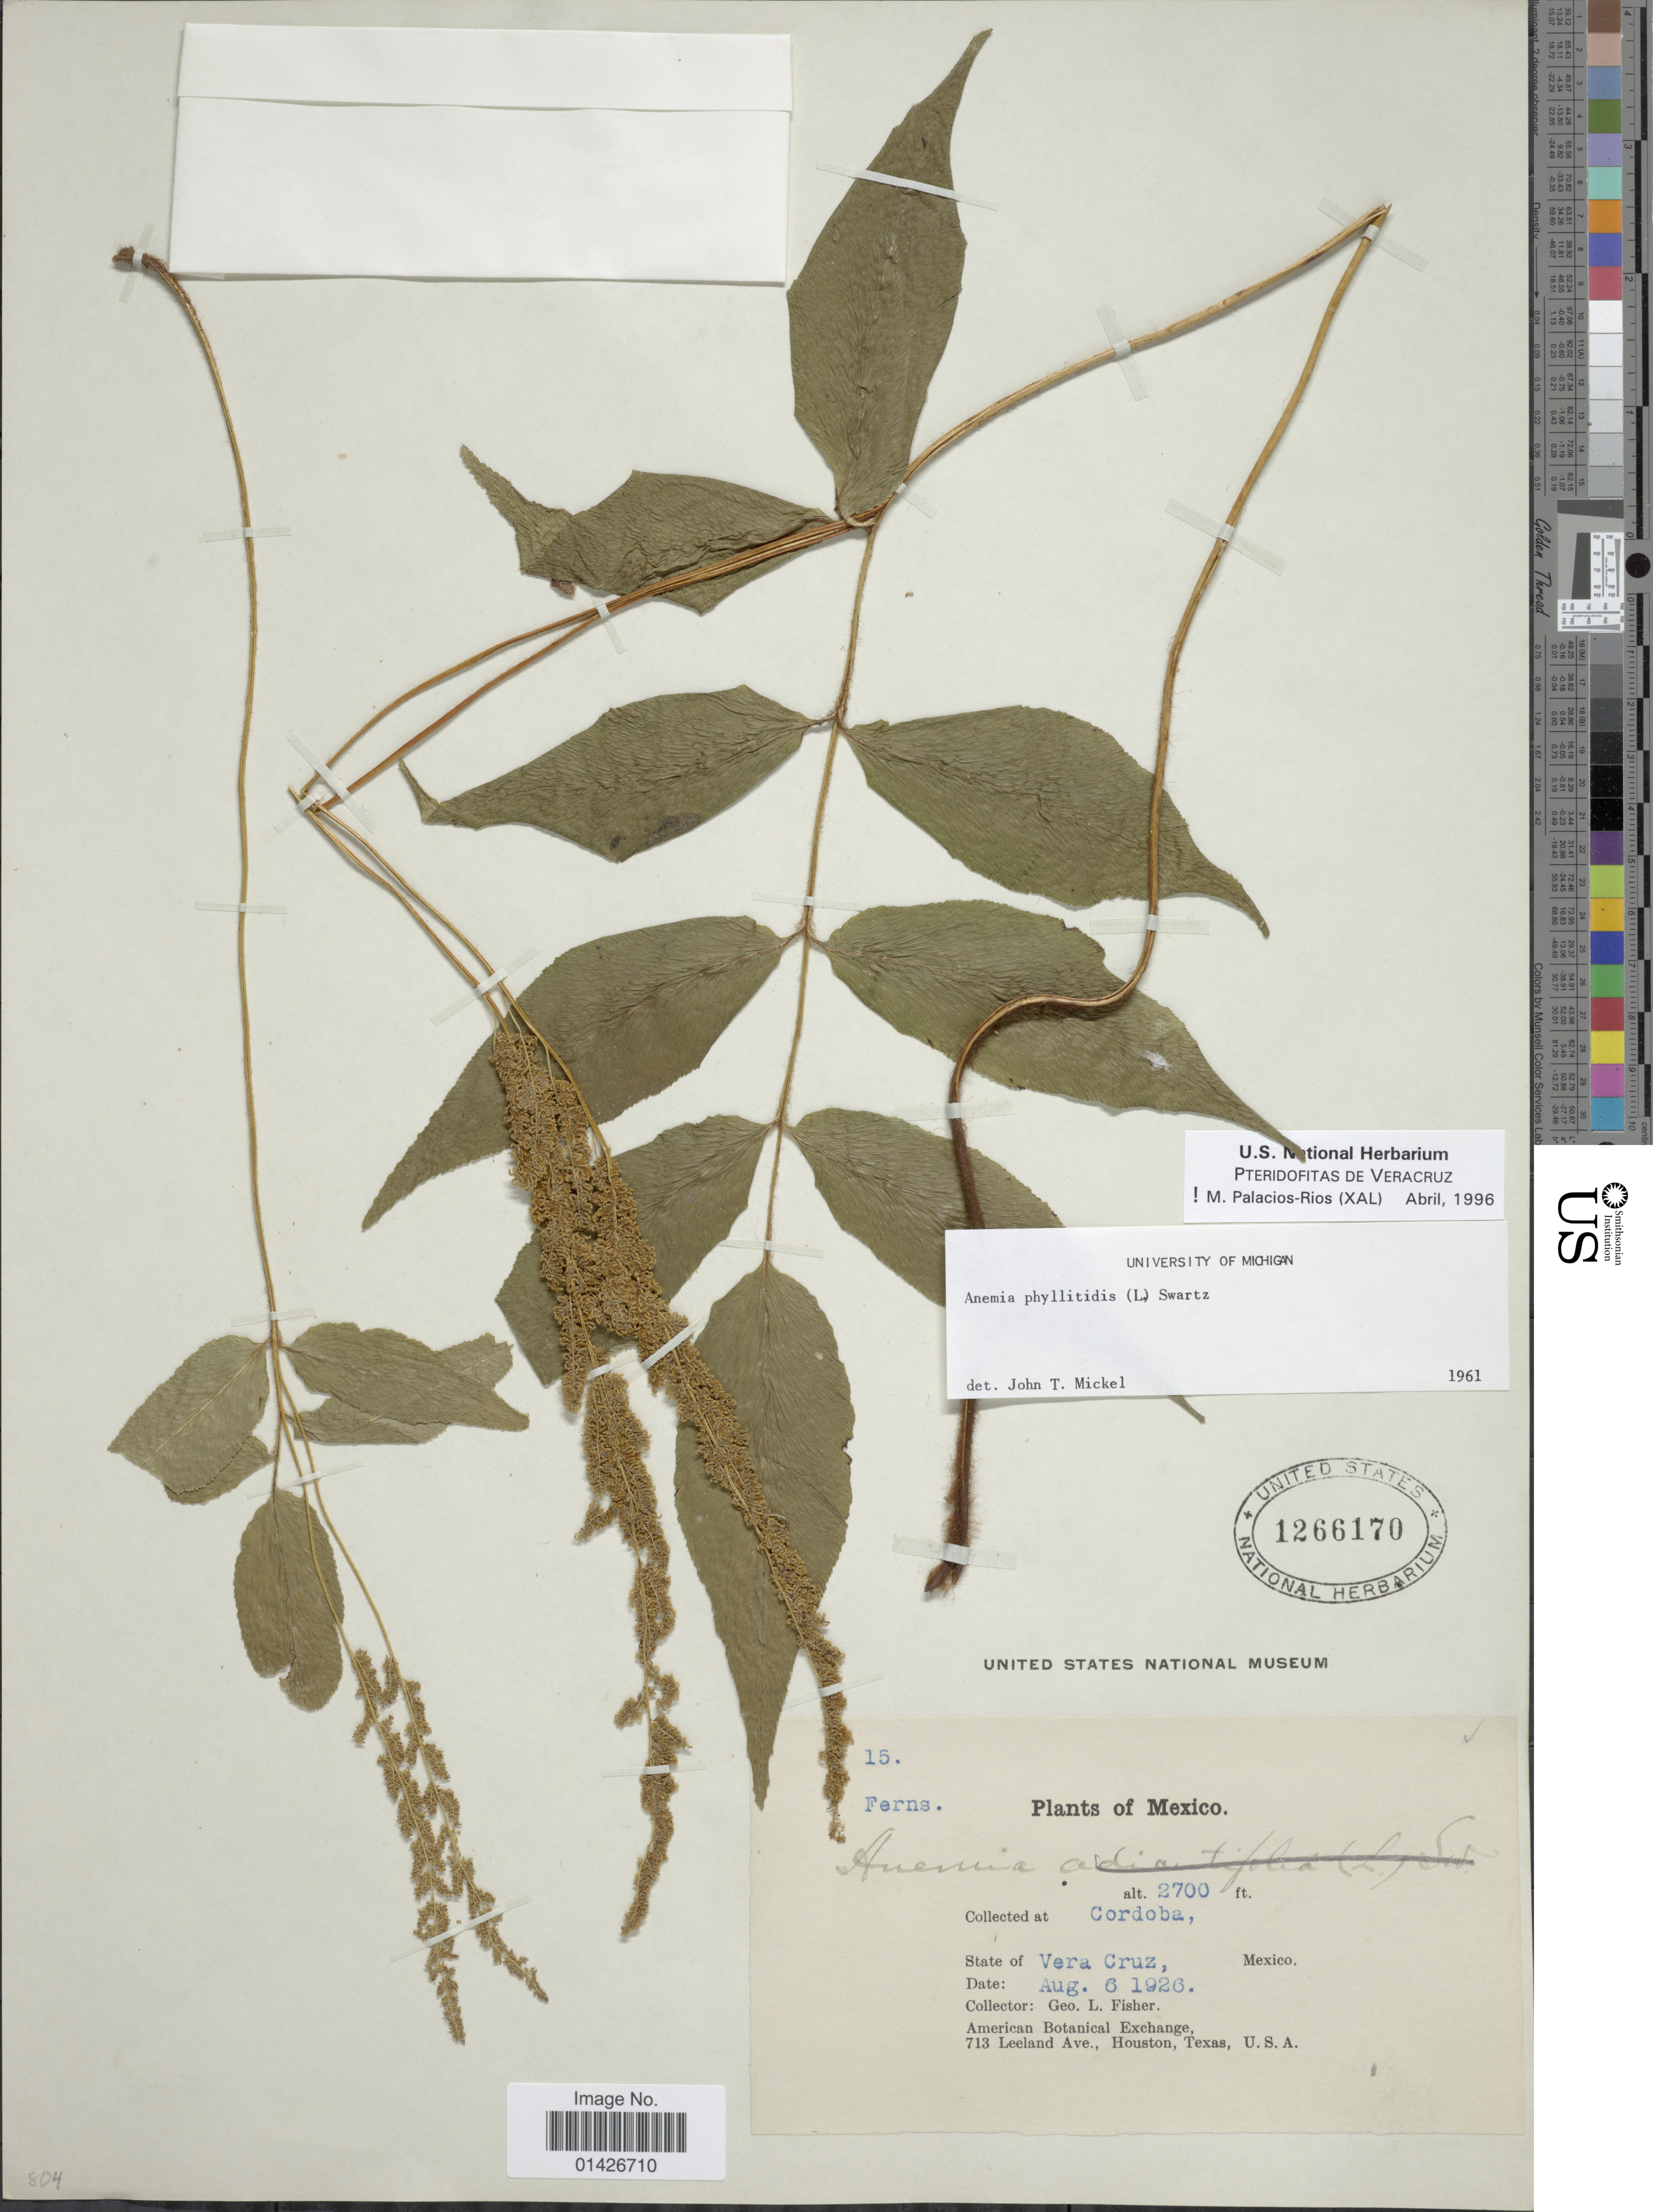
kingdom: Plantae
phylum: Tracheophyta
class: Polypodiopsida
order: Schizaeales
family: Anemiaceae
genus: Anemia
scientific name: Anemia phyllitidis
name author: (L.) Sw.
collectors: G. L. Fisher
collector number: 15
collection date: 1926-08-06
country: Mexico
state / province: Veracruz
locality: Cordoba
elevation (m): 823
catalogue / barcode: US 1266170